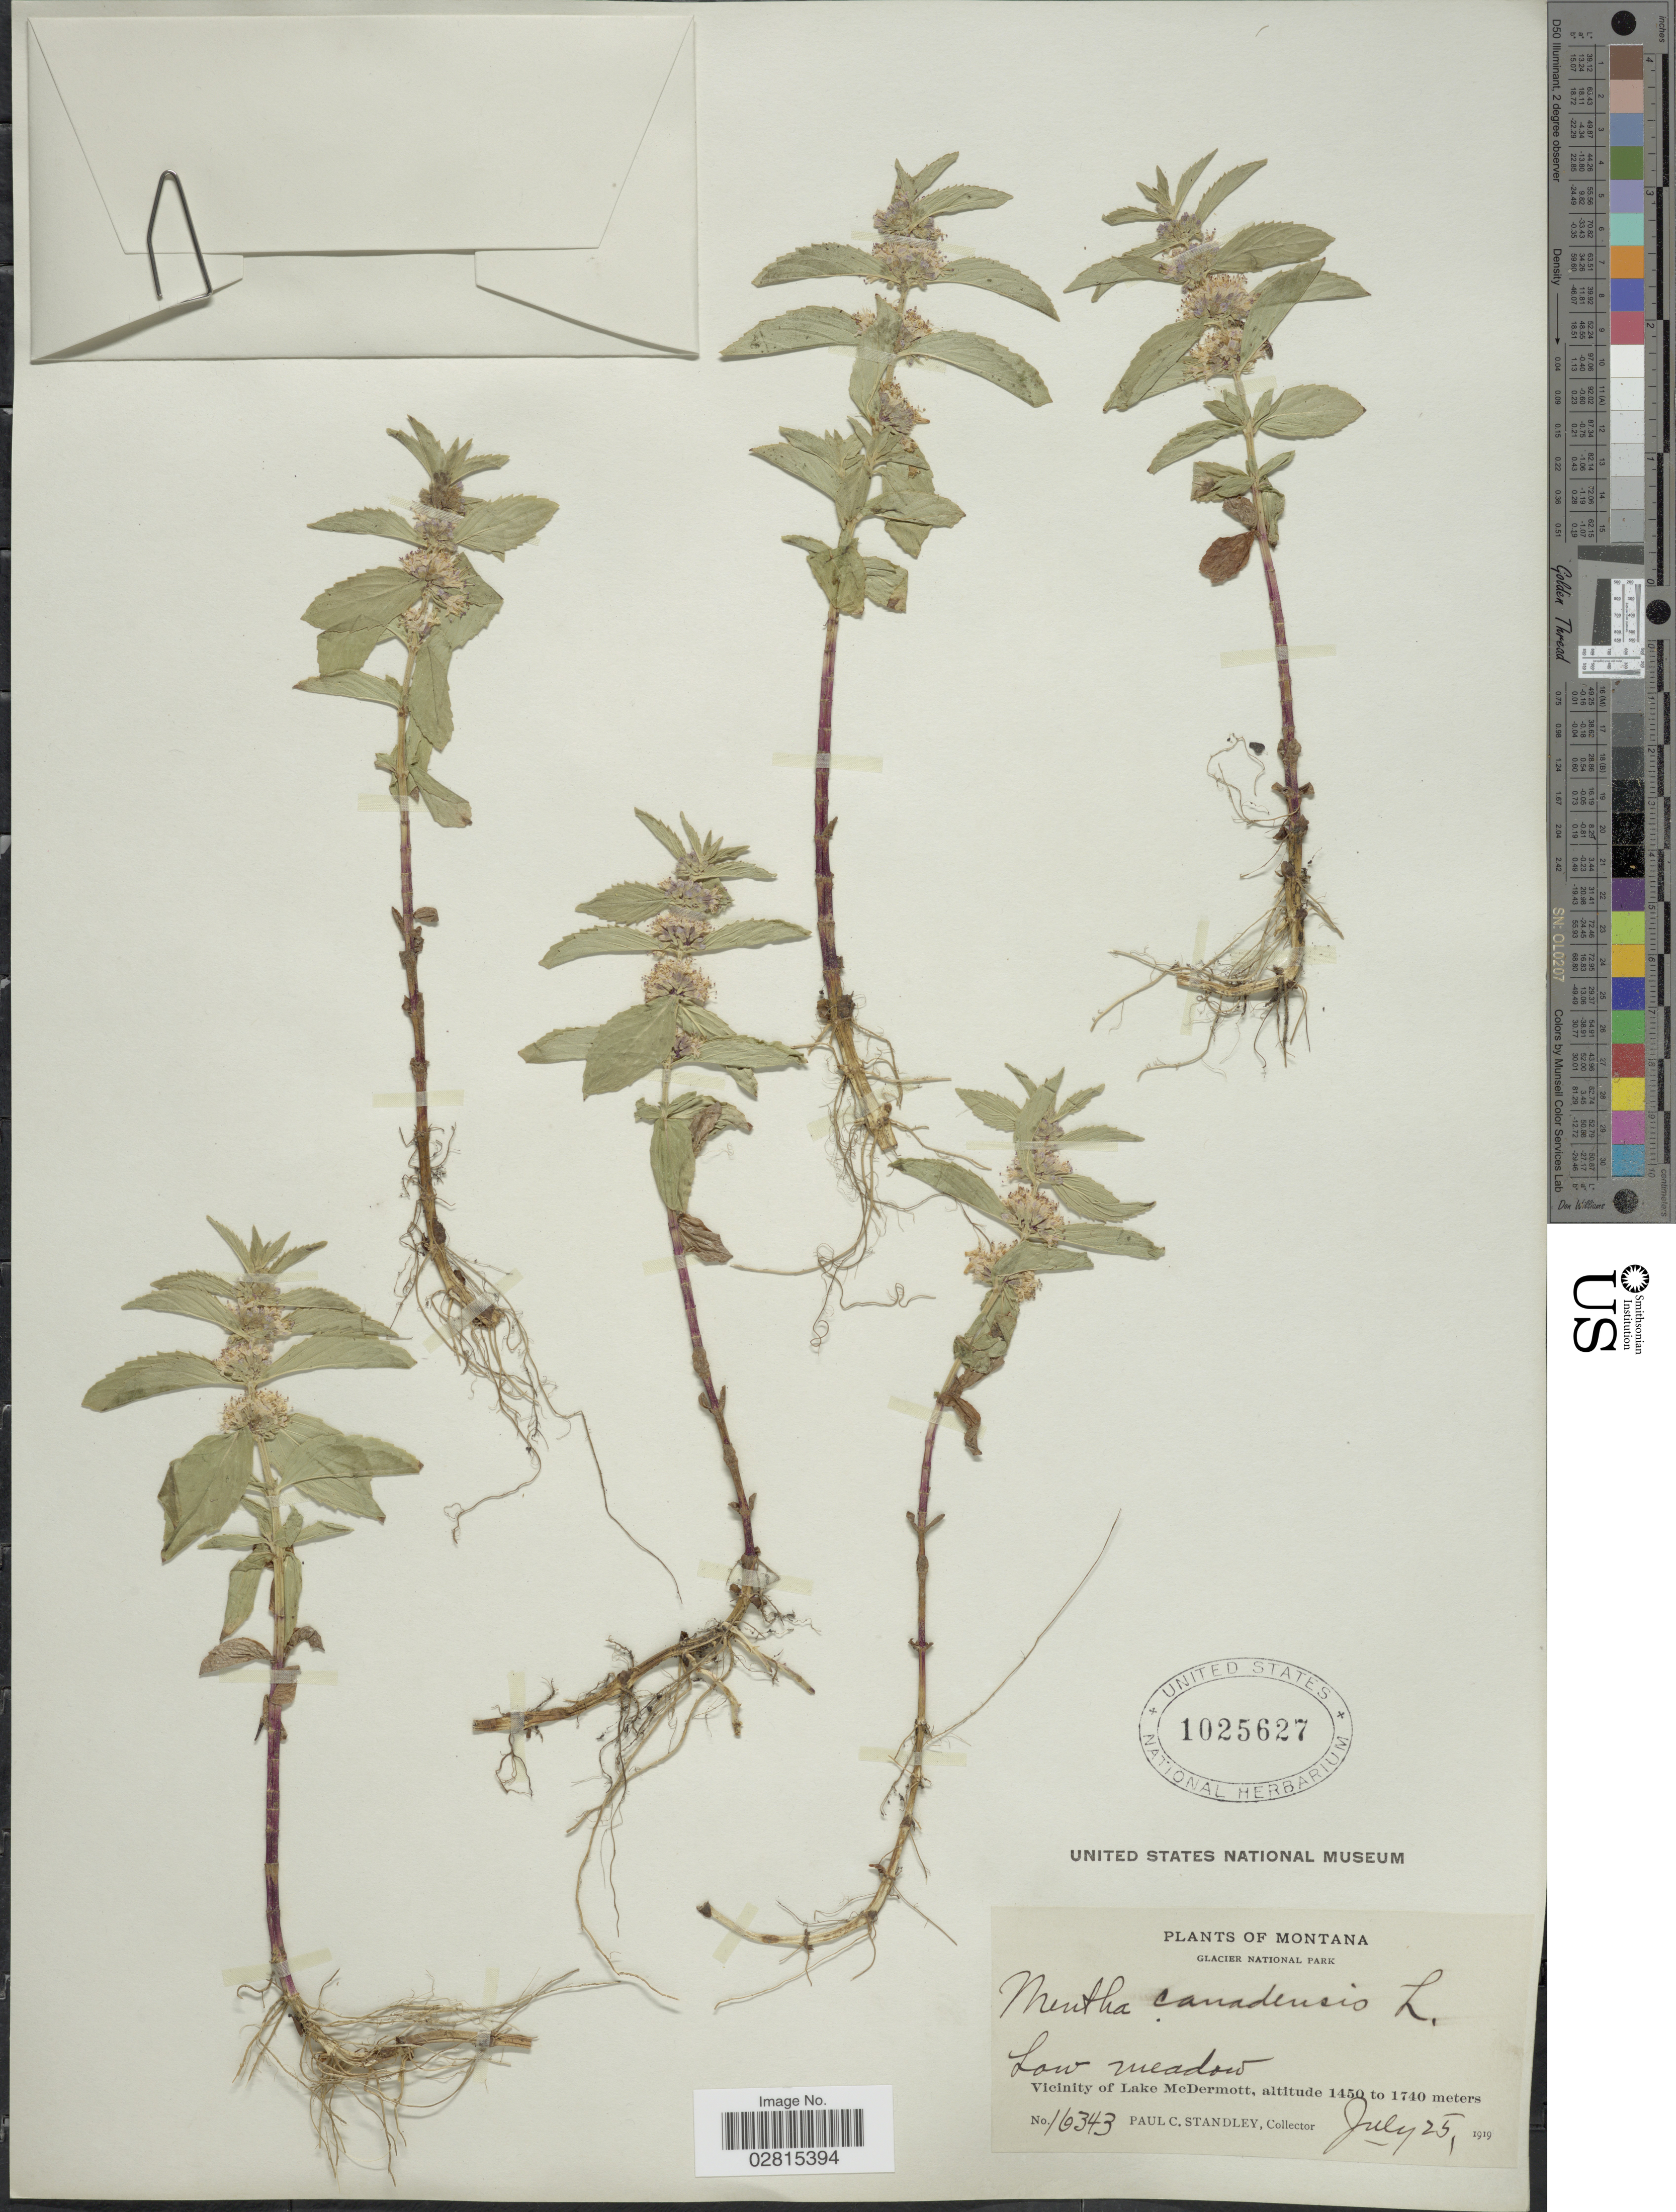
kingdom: Plantae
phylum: Tracheophyta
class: Magnoliopsida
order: Lamiales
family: Lamiaceae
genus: Mentha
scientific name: Mentha canadensis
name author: L.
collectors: P. C. Standley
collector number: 16343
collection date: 1919-07-25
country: United States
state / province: Montana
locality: Glacier National Park. Vicinity of Lake McDermott.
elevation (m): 1450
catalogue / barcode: US 1025627